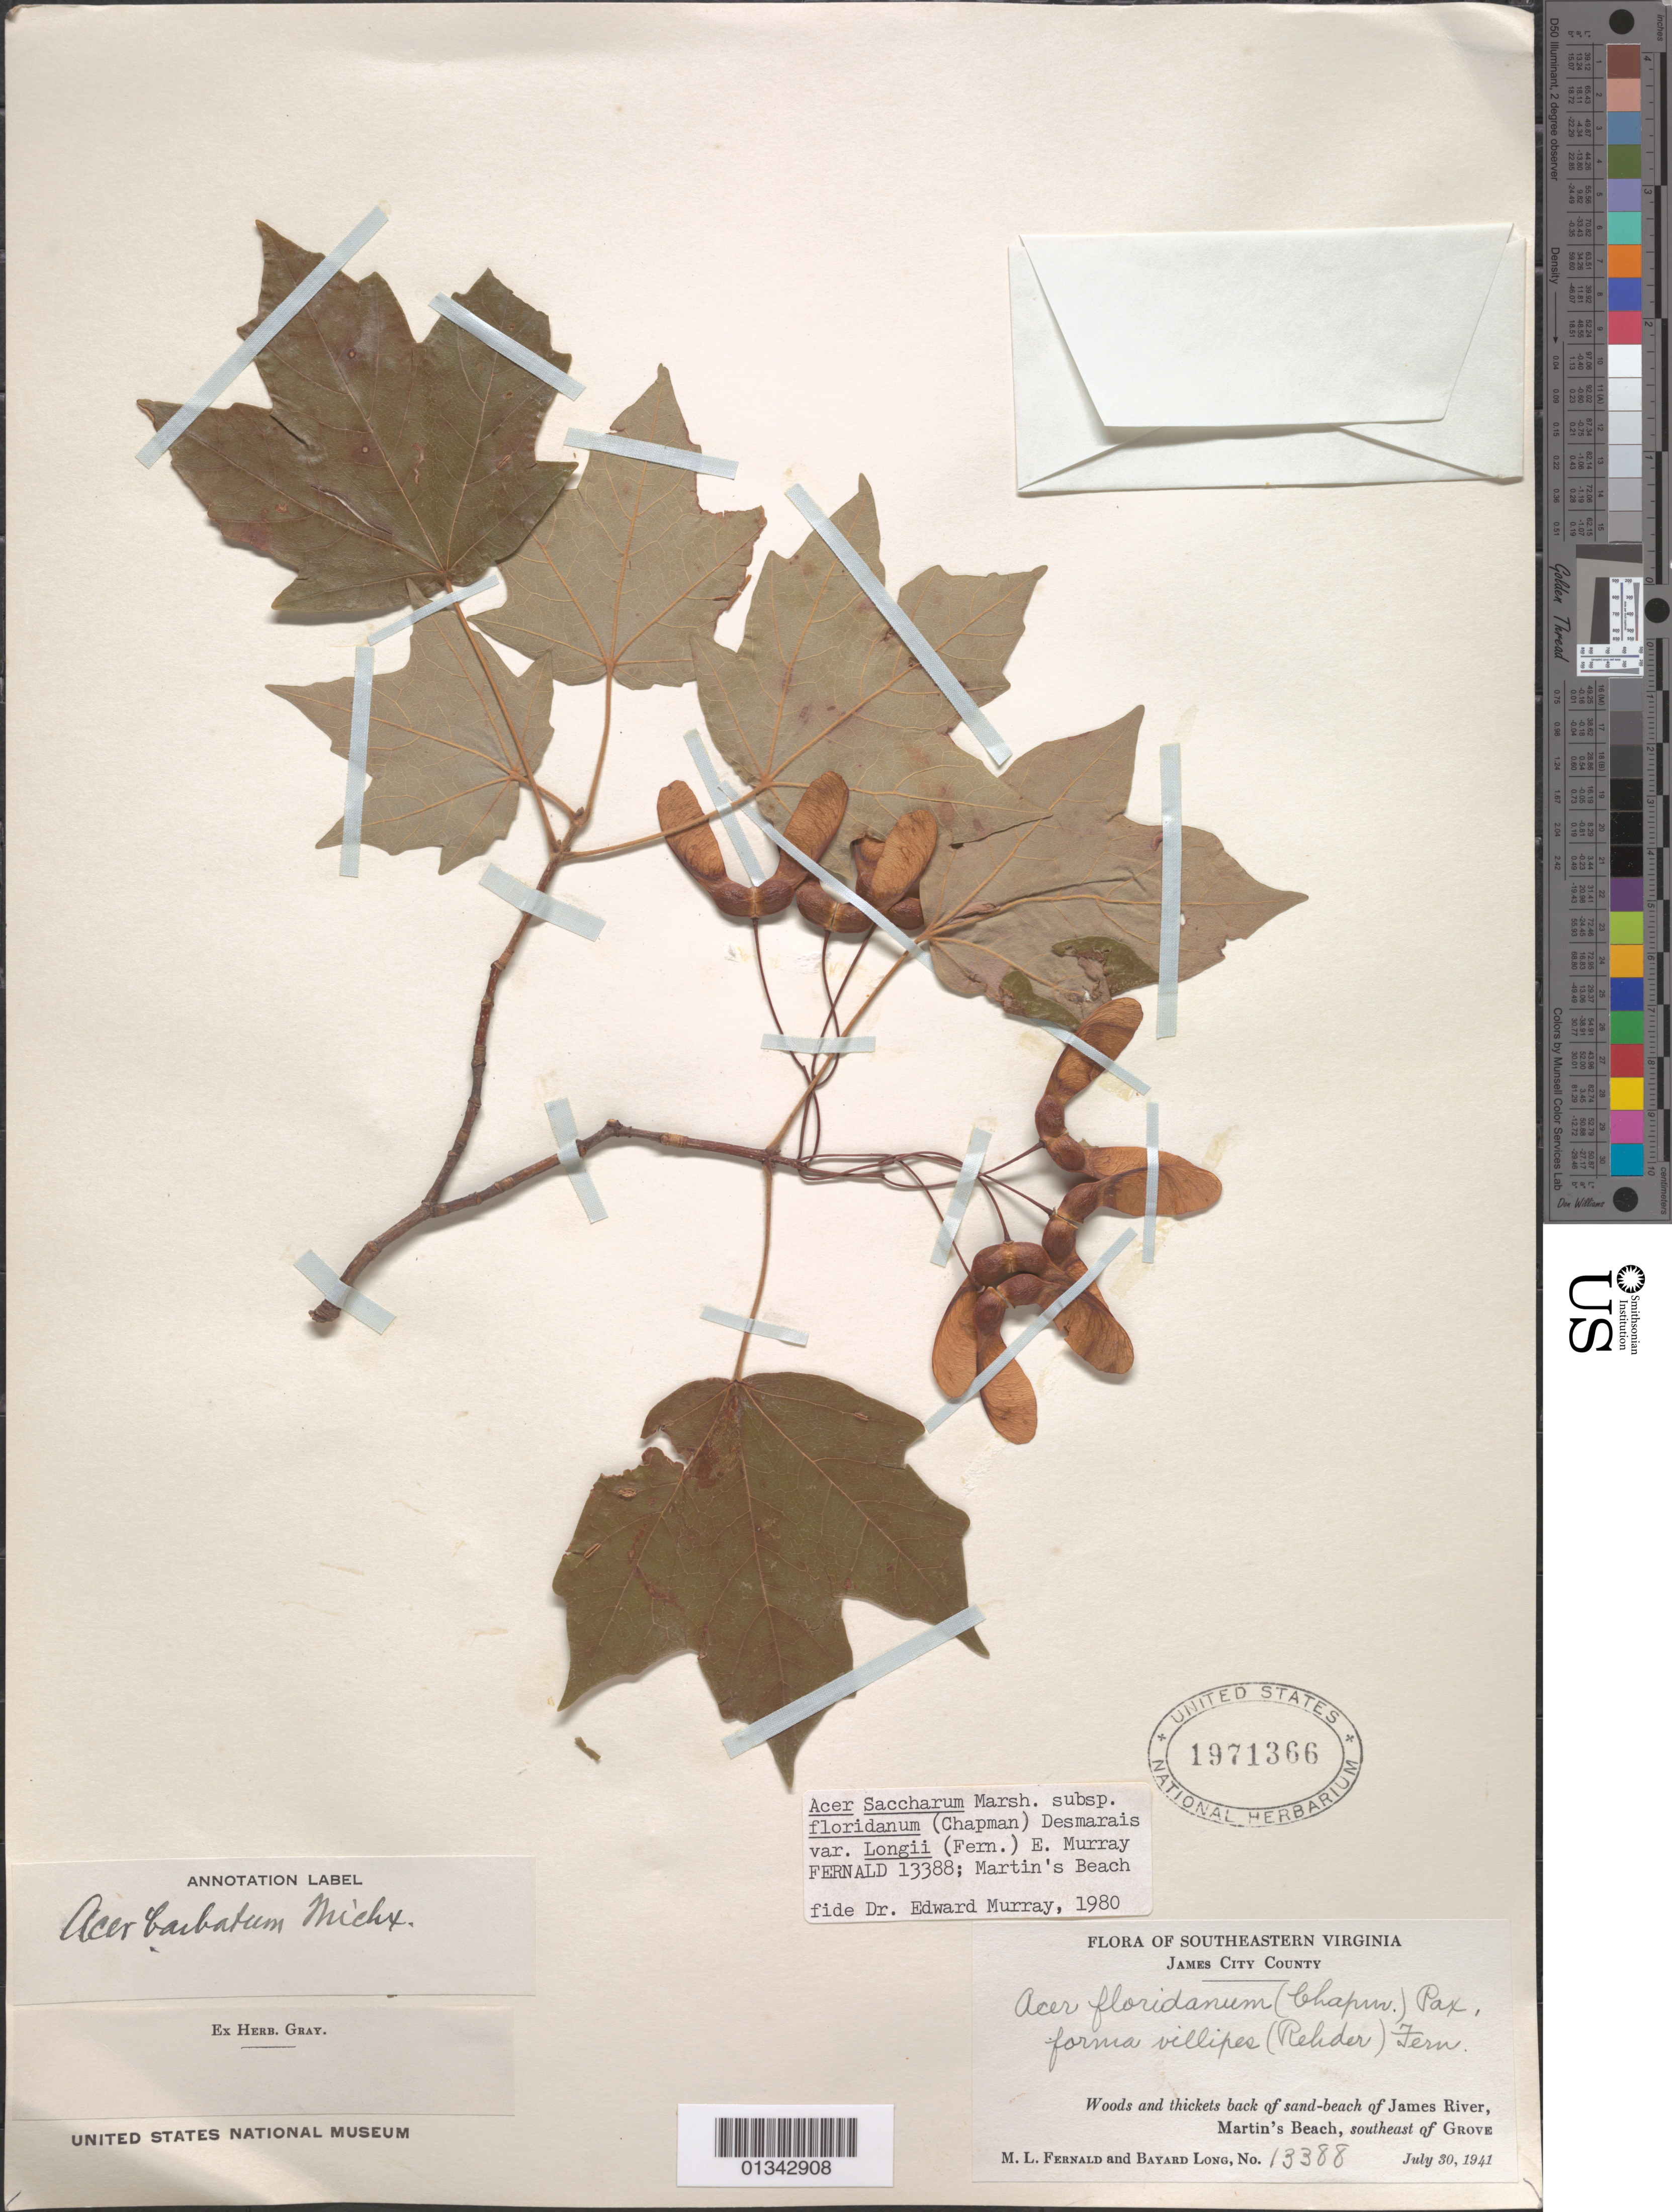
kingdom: Plantae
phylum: Tracheophyta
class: Magnoliopsida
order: Sapindales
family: Sapindaceae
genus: Acer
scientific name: Acer saccharum subsp. floridanum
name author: (Chapm.) Desmarais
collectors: M. L. Fernald & B. H. Long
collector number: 13388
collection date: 1941-07-30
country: United States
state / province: Virginia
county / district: James City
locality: James River, Martin's Beach, SE of Grove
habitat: Woods and thickets of sand-beach of river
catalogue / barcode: US 1971366